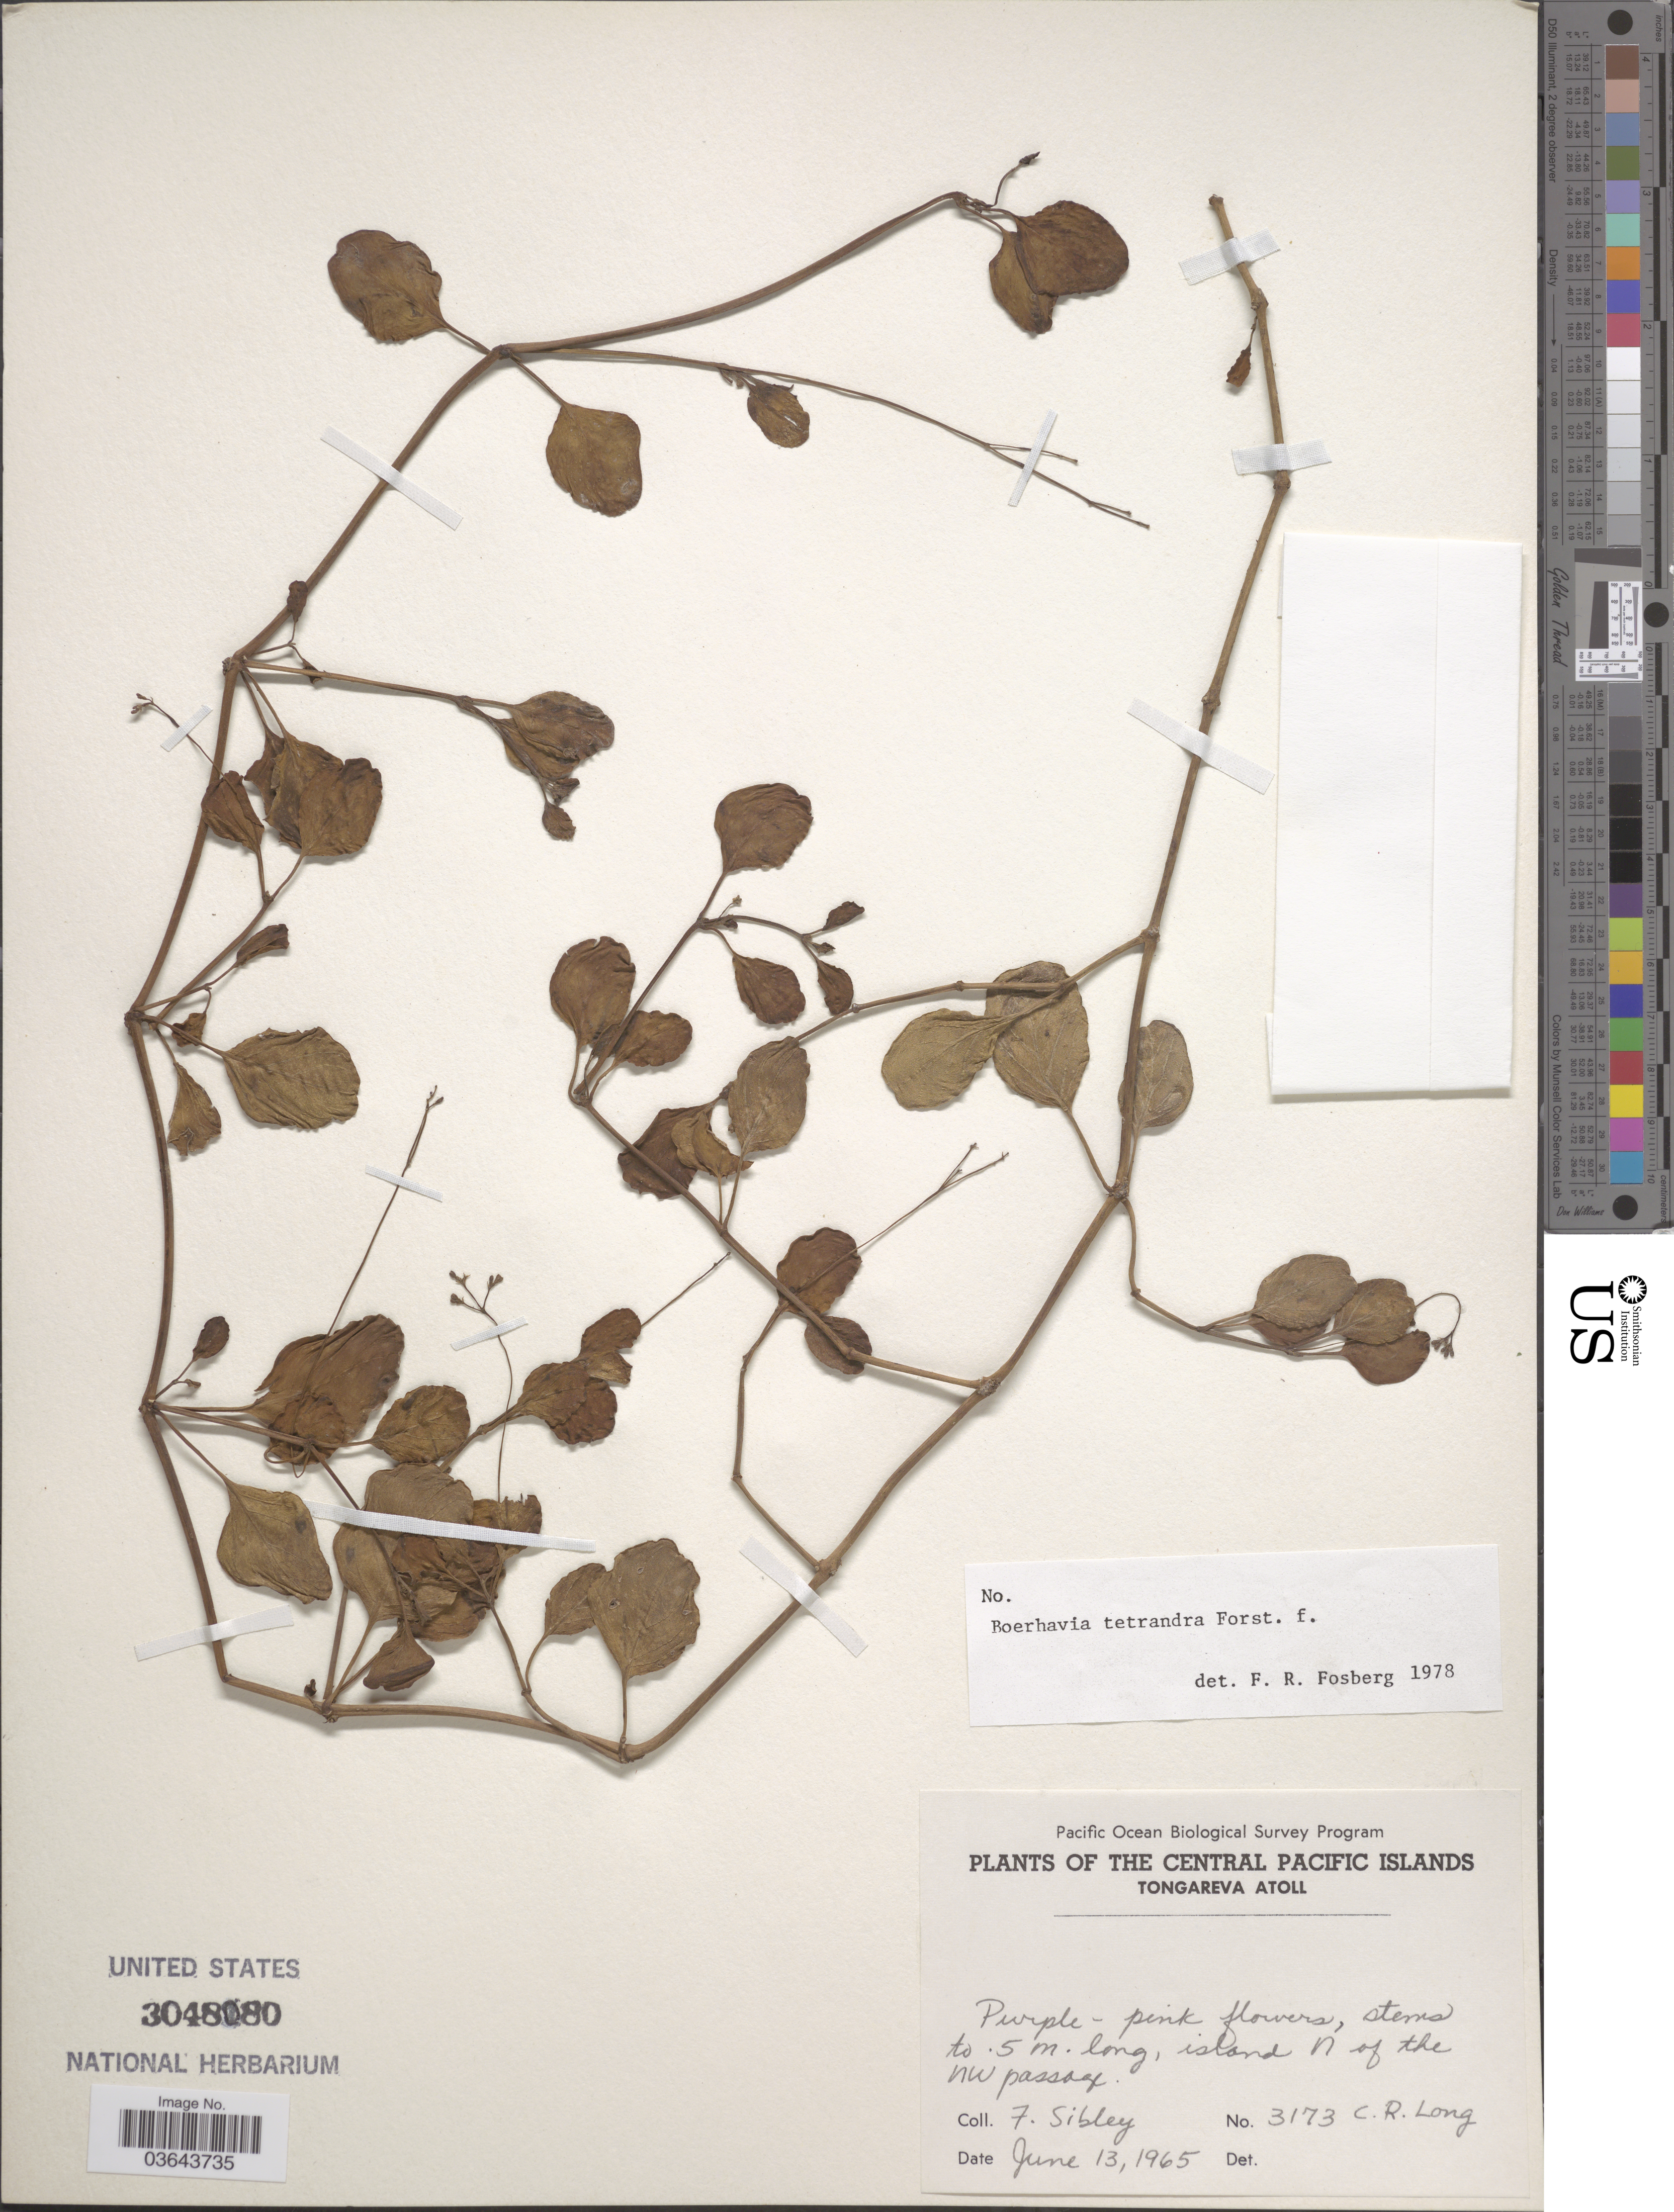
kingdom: Plantae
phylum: Tracheophyta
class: Magnoliopsida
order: Caryophyllales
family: Nyctaginaceae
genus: Boerhavia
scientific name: Boerhavia tetrandra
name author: G. Forst.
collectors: F. Sibley & C. R. Long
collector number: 3173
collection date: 1965-06-13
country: Cook Islands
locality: The Central Pacific Islands. Tongareva Atoll. Island N of the NW passage.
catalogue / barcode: US 3048080